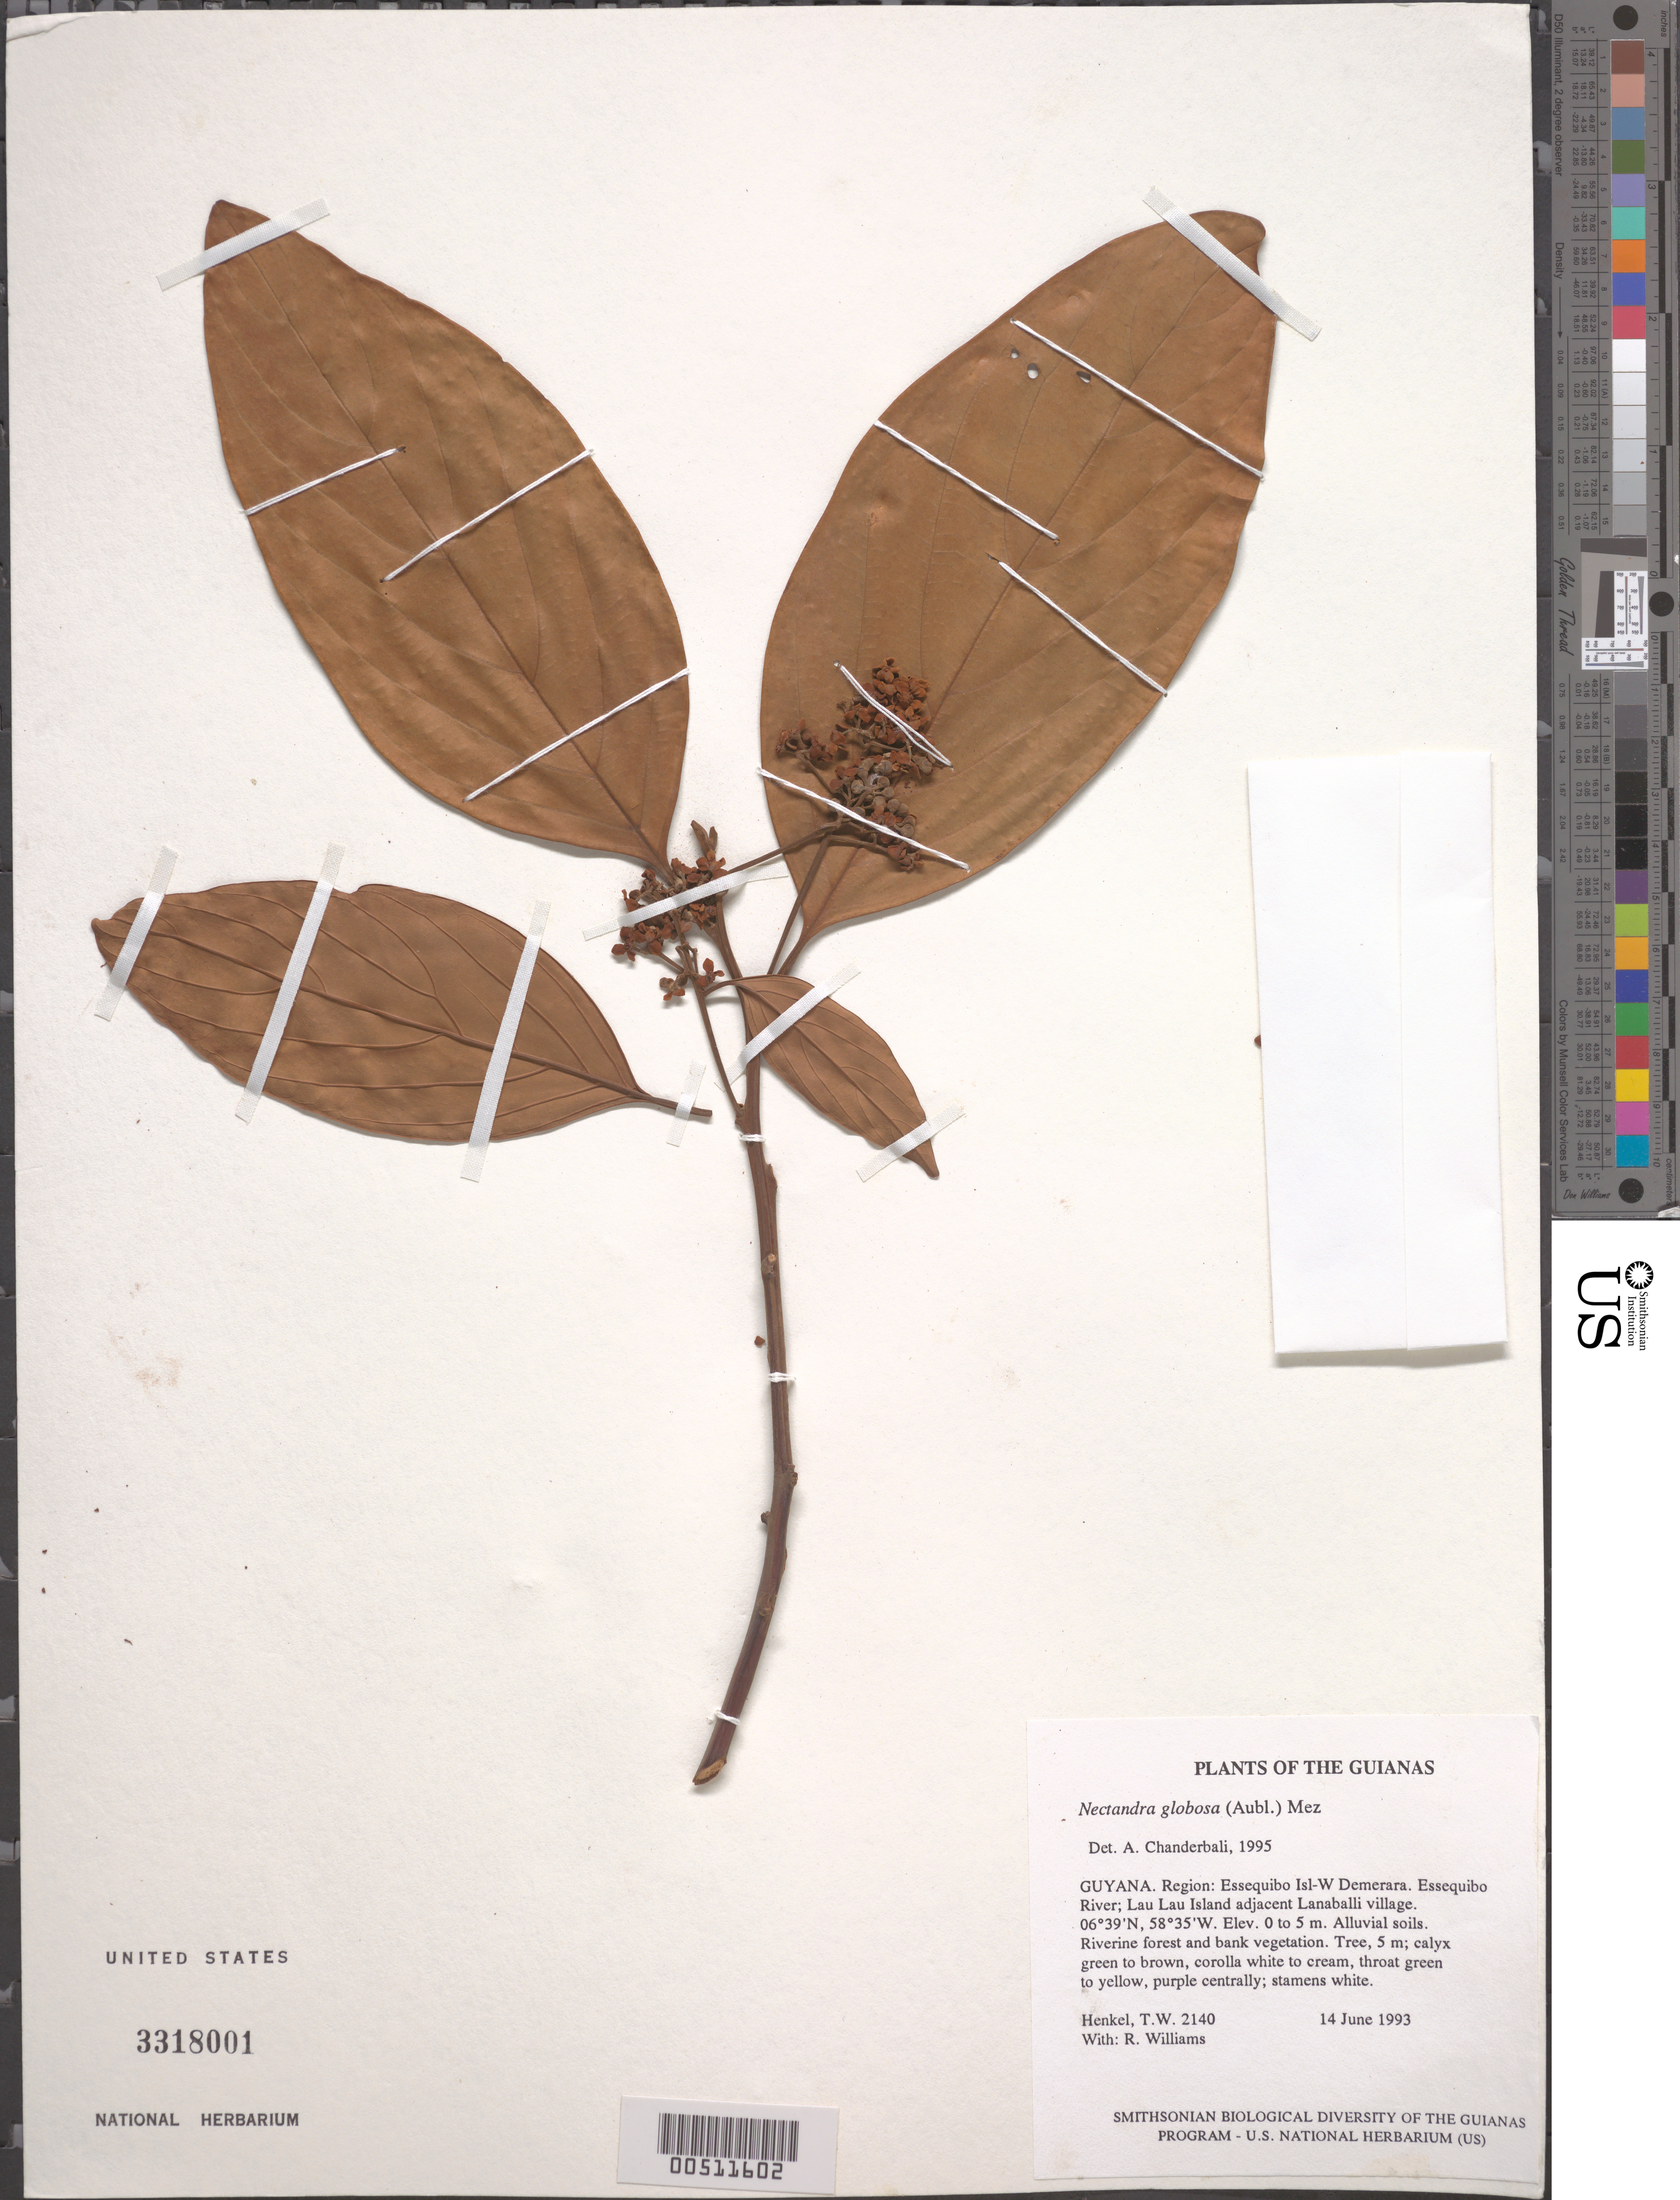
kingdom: Plantae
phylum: Tracheophyta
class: Magnoliopsida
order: Laurales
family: Lauraceae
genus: Nectandra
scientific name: Nectandra globosa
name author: (Aubl.) Mez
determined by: Chanderbali, Andre Shashi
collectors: T. Henkel & R. Williams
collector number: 2140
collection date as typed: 14 June 1993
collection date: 1993-06-14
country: Guyana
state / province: Essequibo Isl-W. Demerara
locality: Essequibo River; Lau Lau Island adjacent Lanaballi village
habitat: Alluvial soils. Riverine forest and bank vegetation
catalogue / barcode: US 3318001